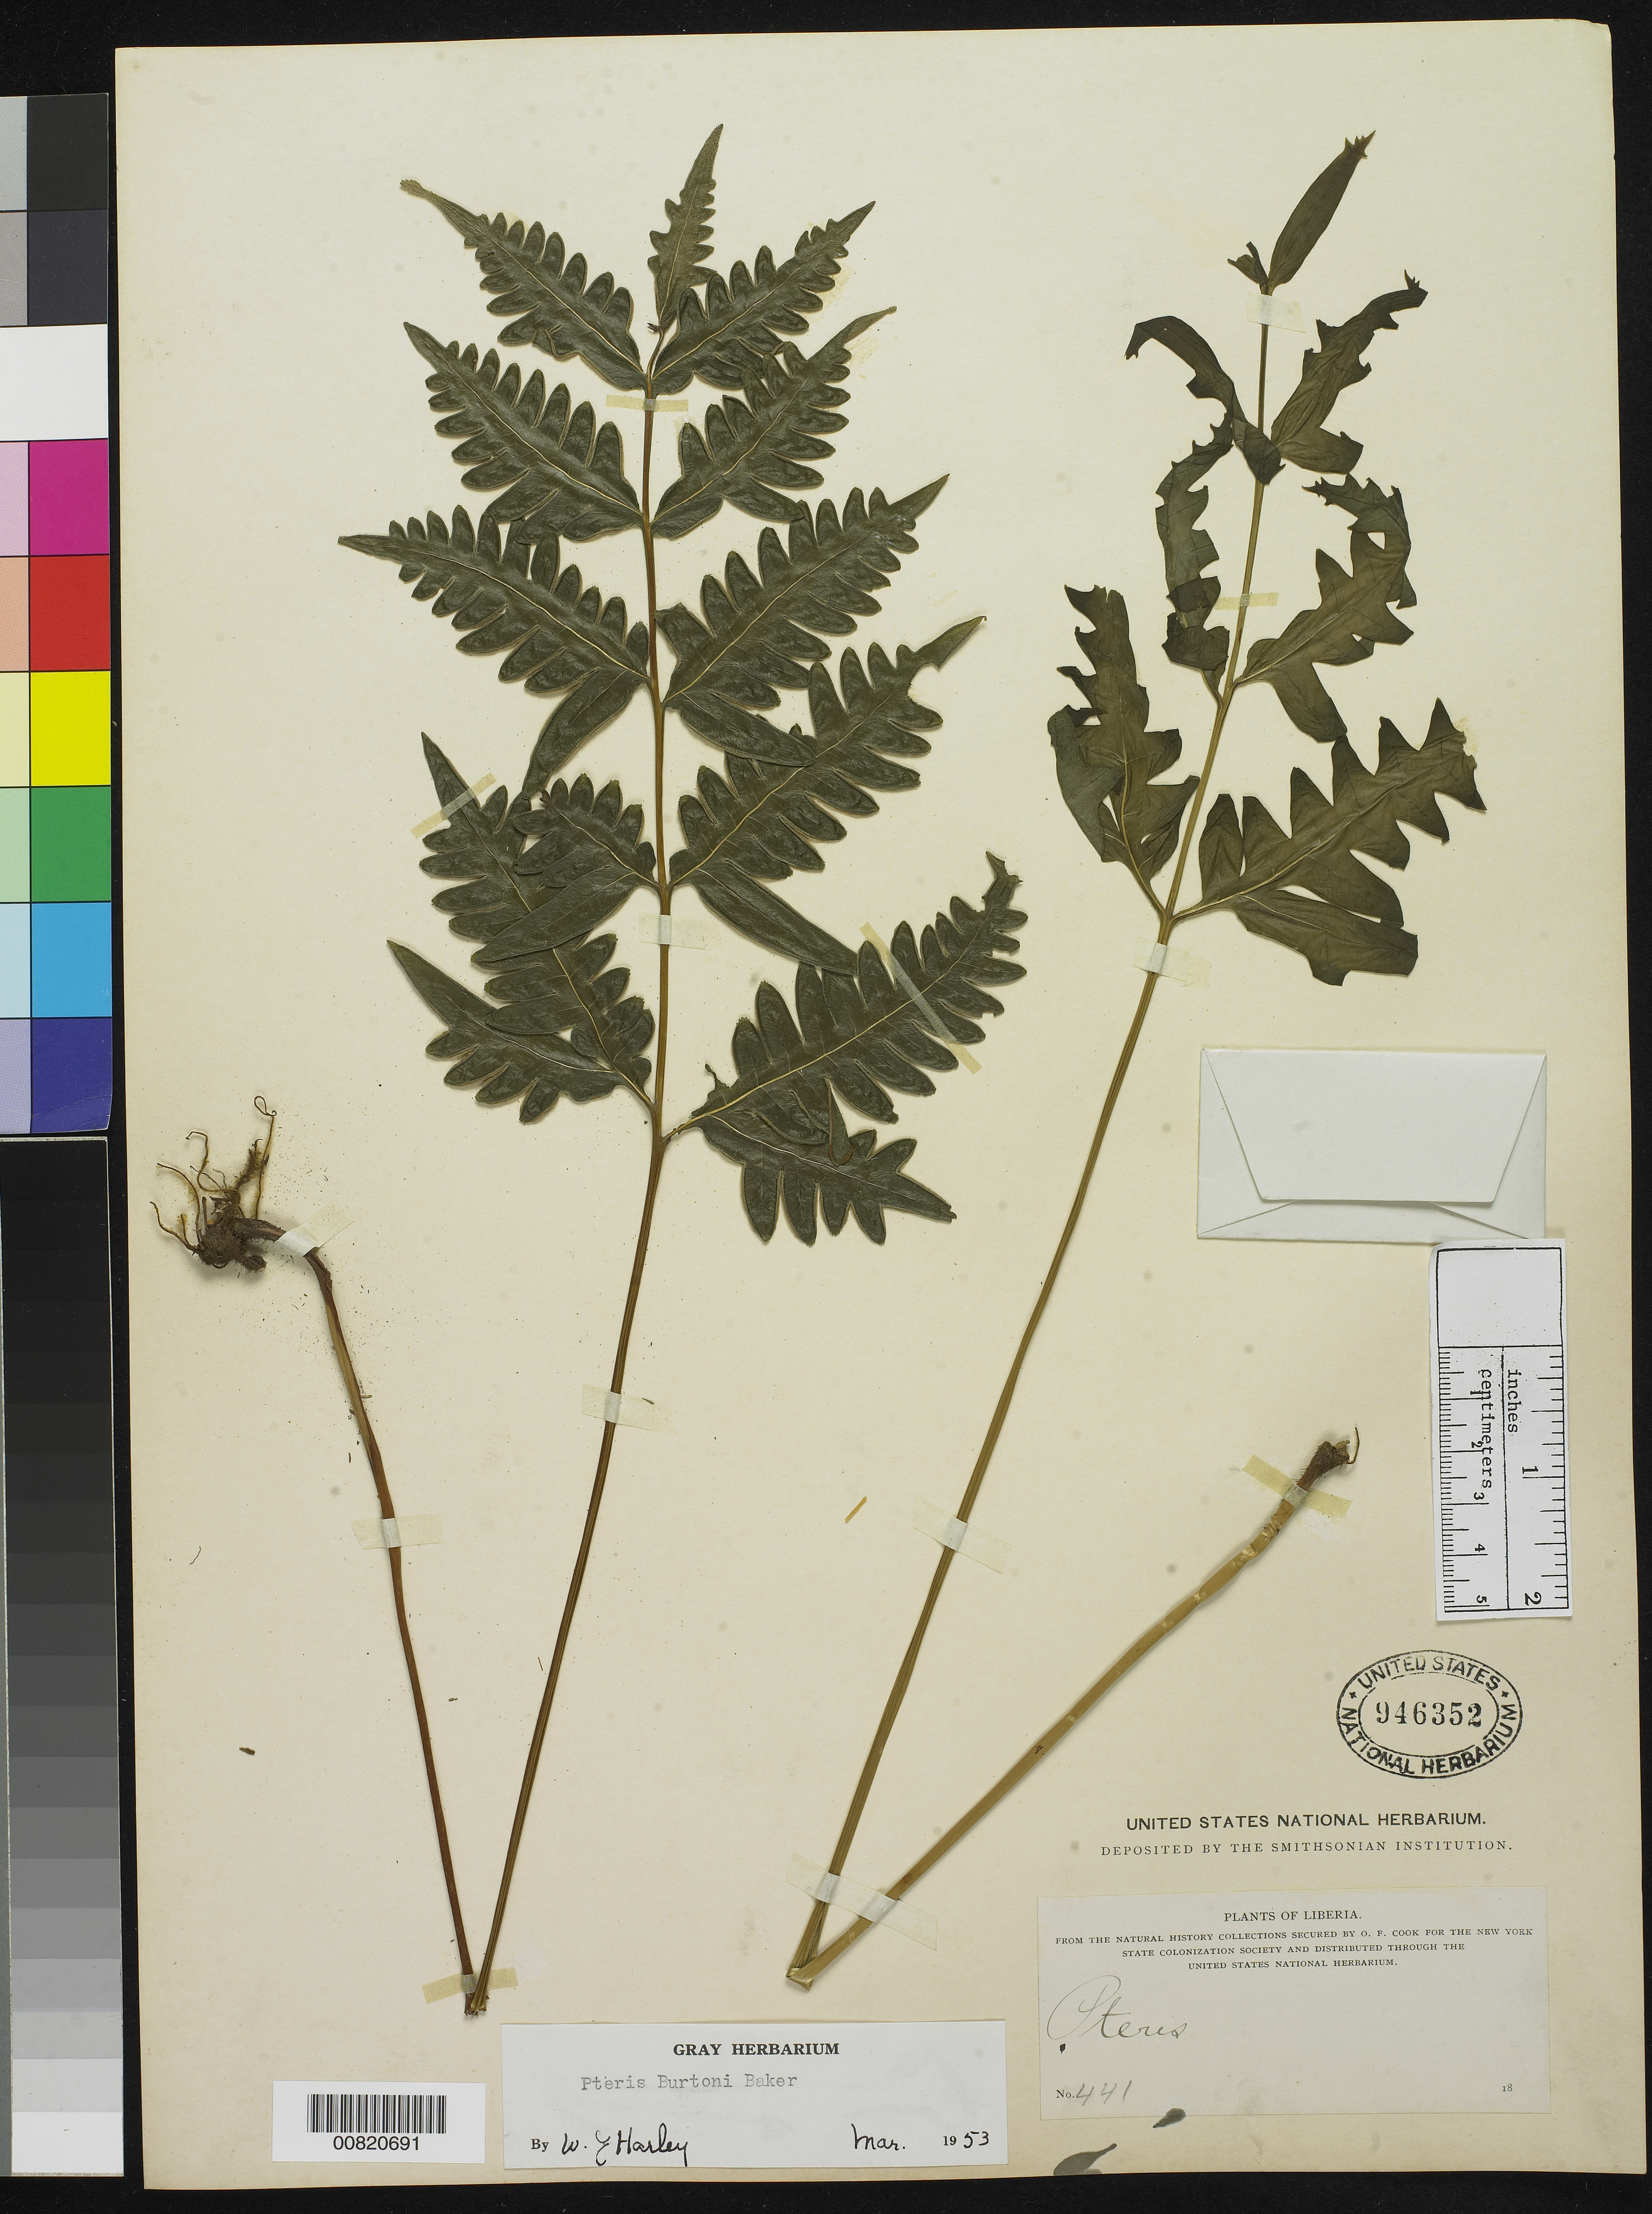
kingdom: Plantae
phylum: Tracheophyta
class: Polypodiopsida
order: Polypodiales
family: Pteridaceae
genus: Pteris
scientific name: Pteris burtonii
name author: Baker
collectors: O. F. Cook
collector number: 441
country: Liberia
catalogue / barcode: US 946352